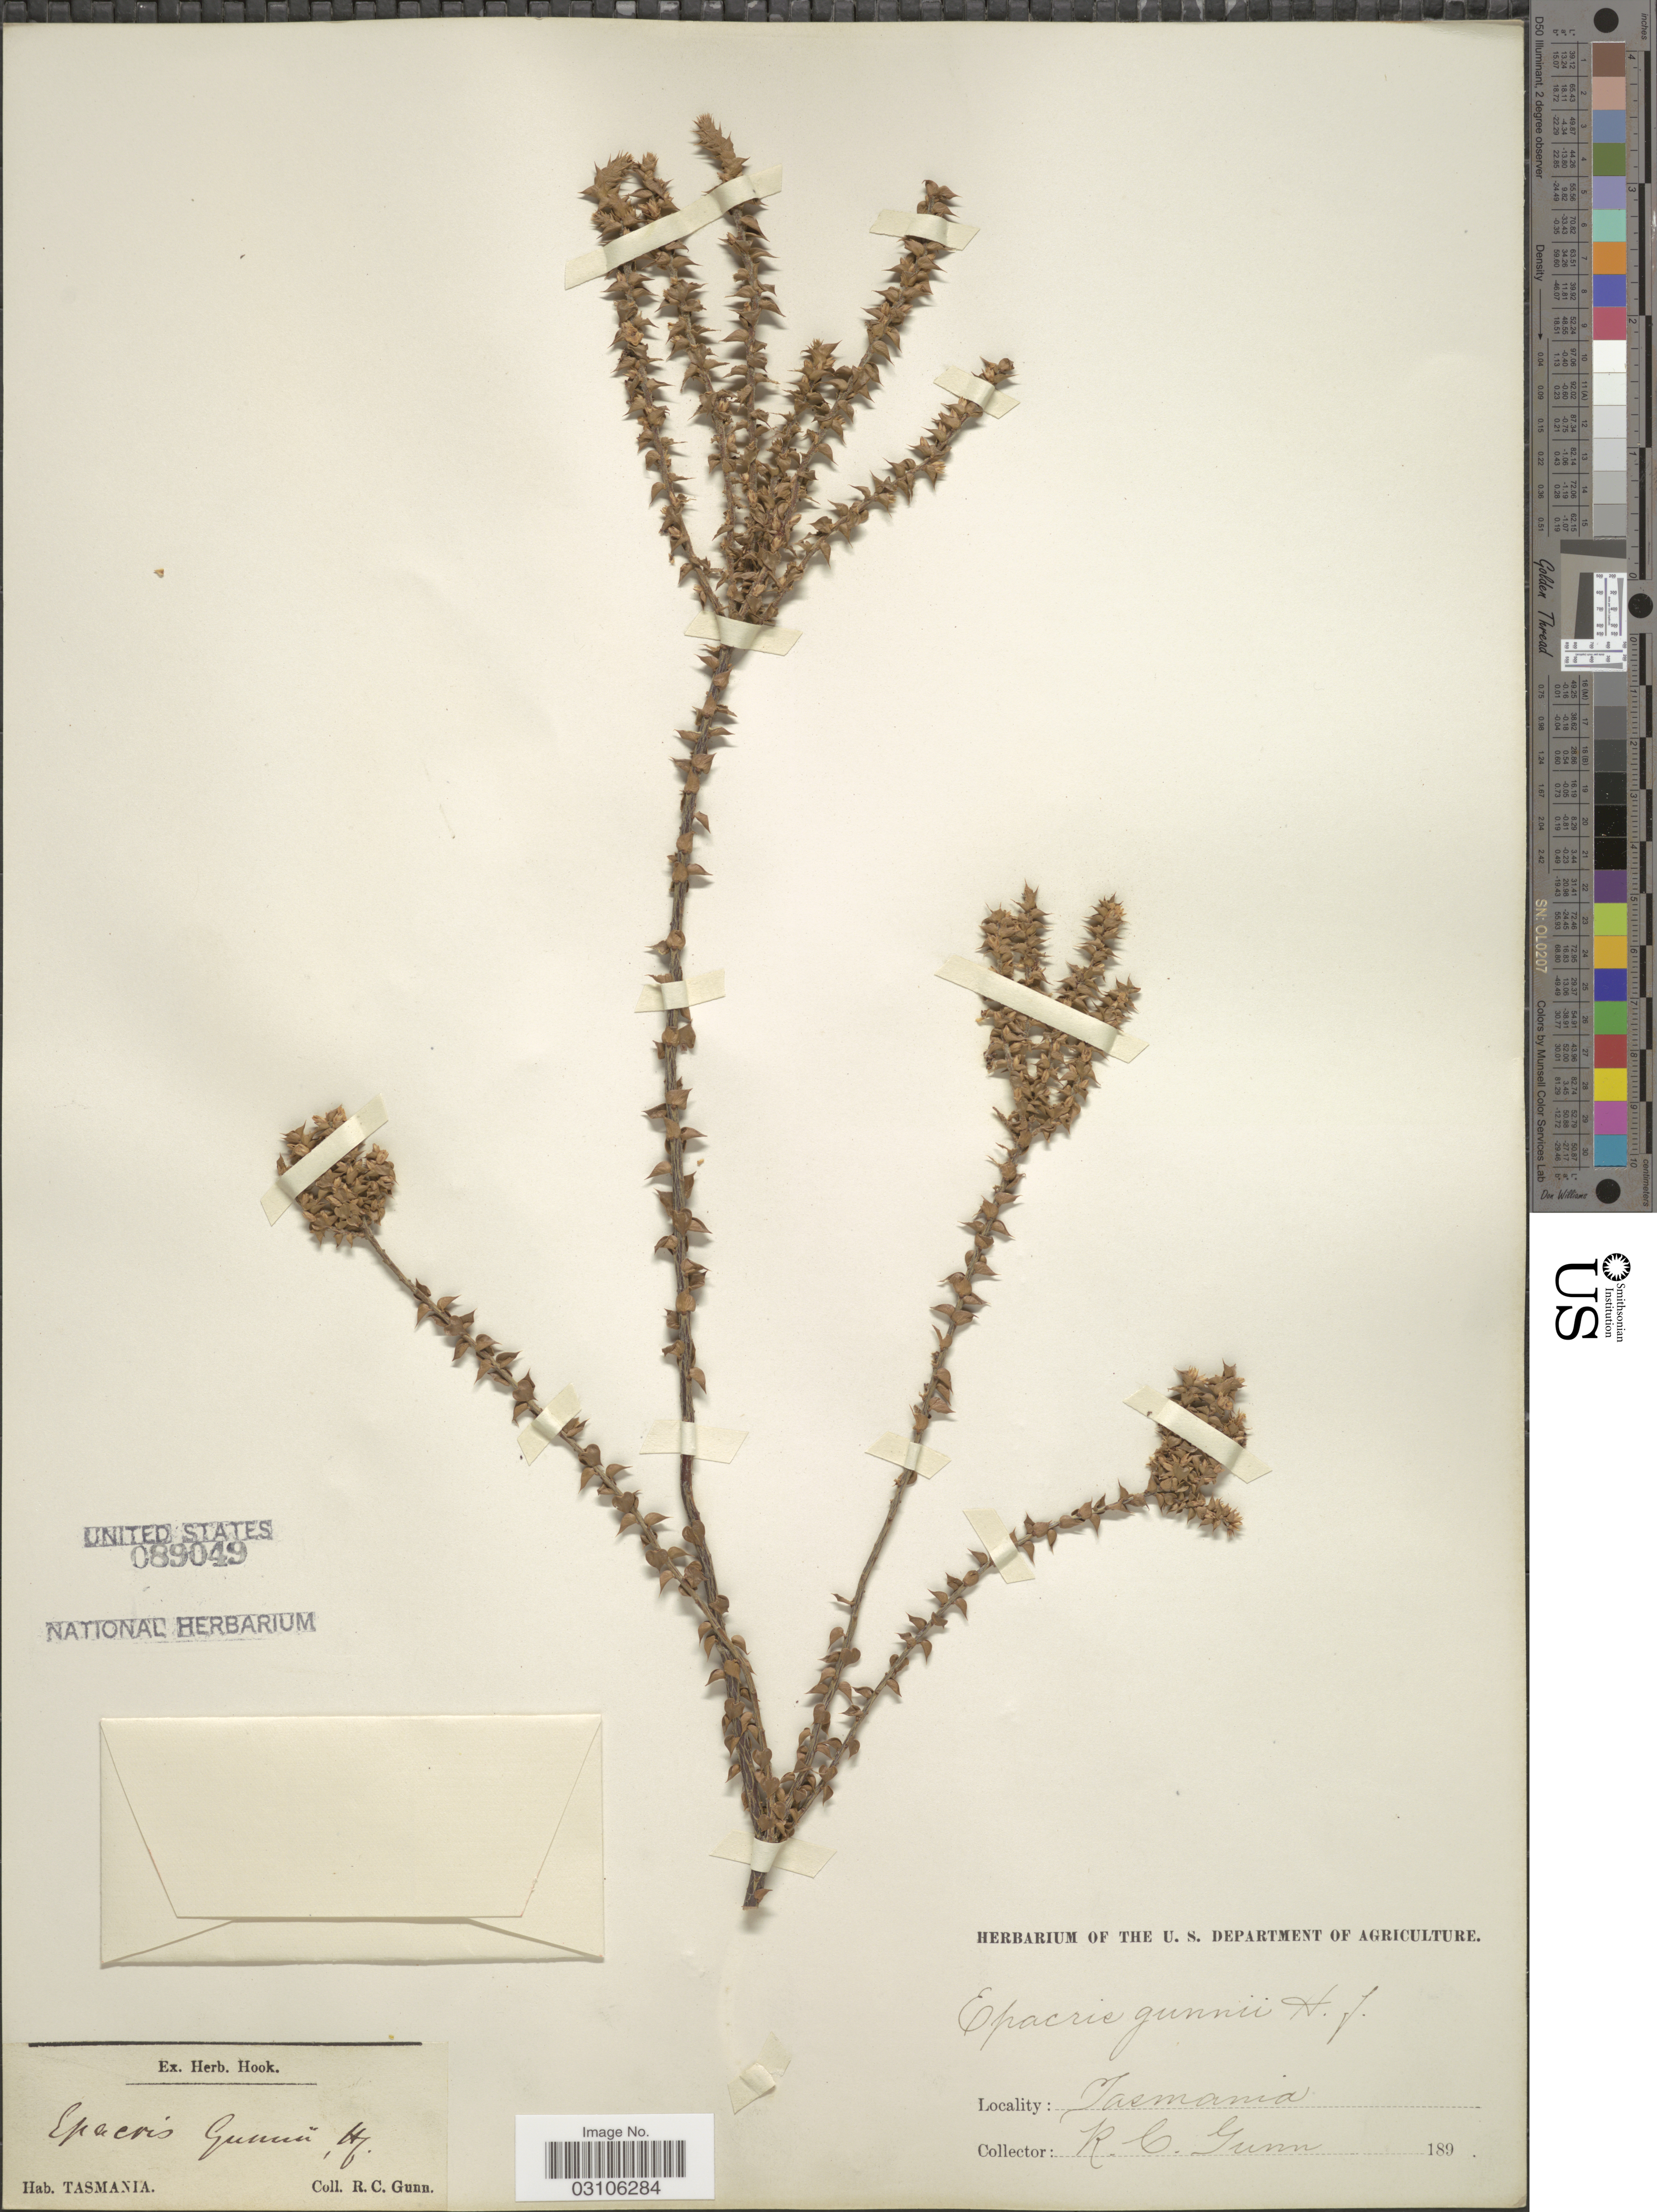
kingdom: Plantae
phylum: Tracheophyta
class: Magnoliopsida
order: Ericales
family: Ericaceae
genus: Epacris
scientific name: Epacris gunnii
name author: Hook. f.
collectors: R. Gunn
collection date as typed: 189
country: Australia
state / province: Tasmania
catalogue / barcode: US 89049